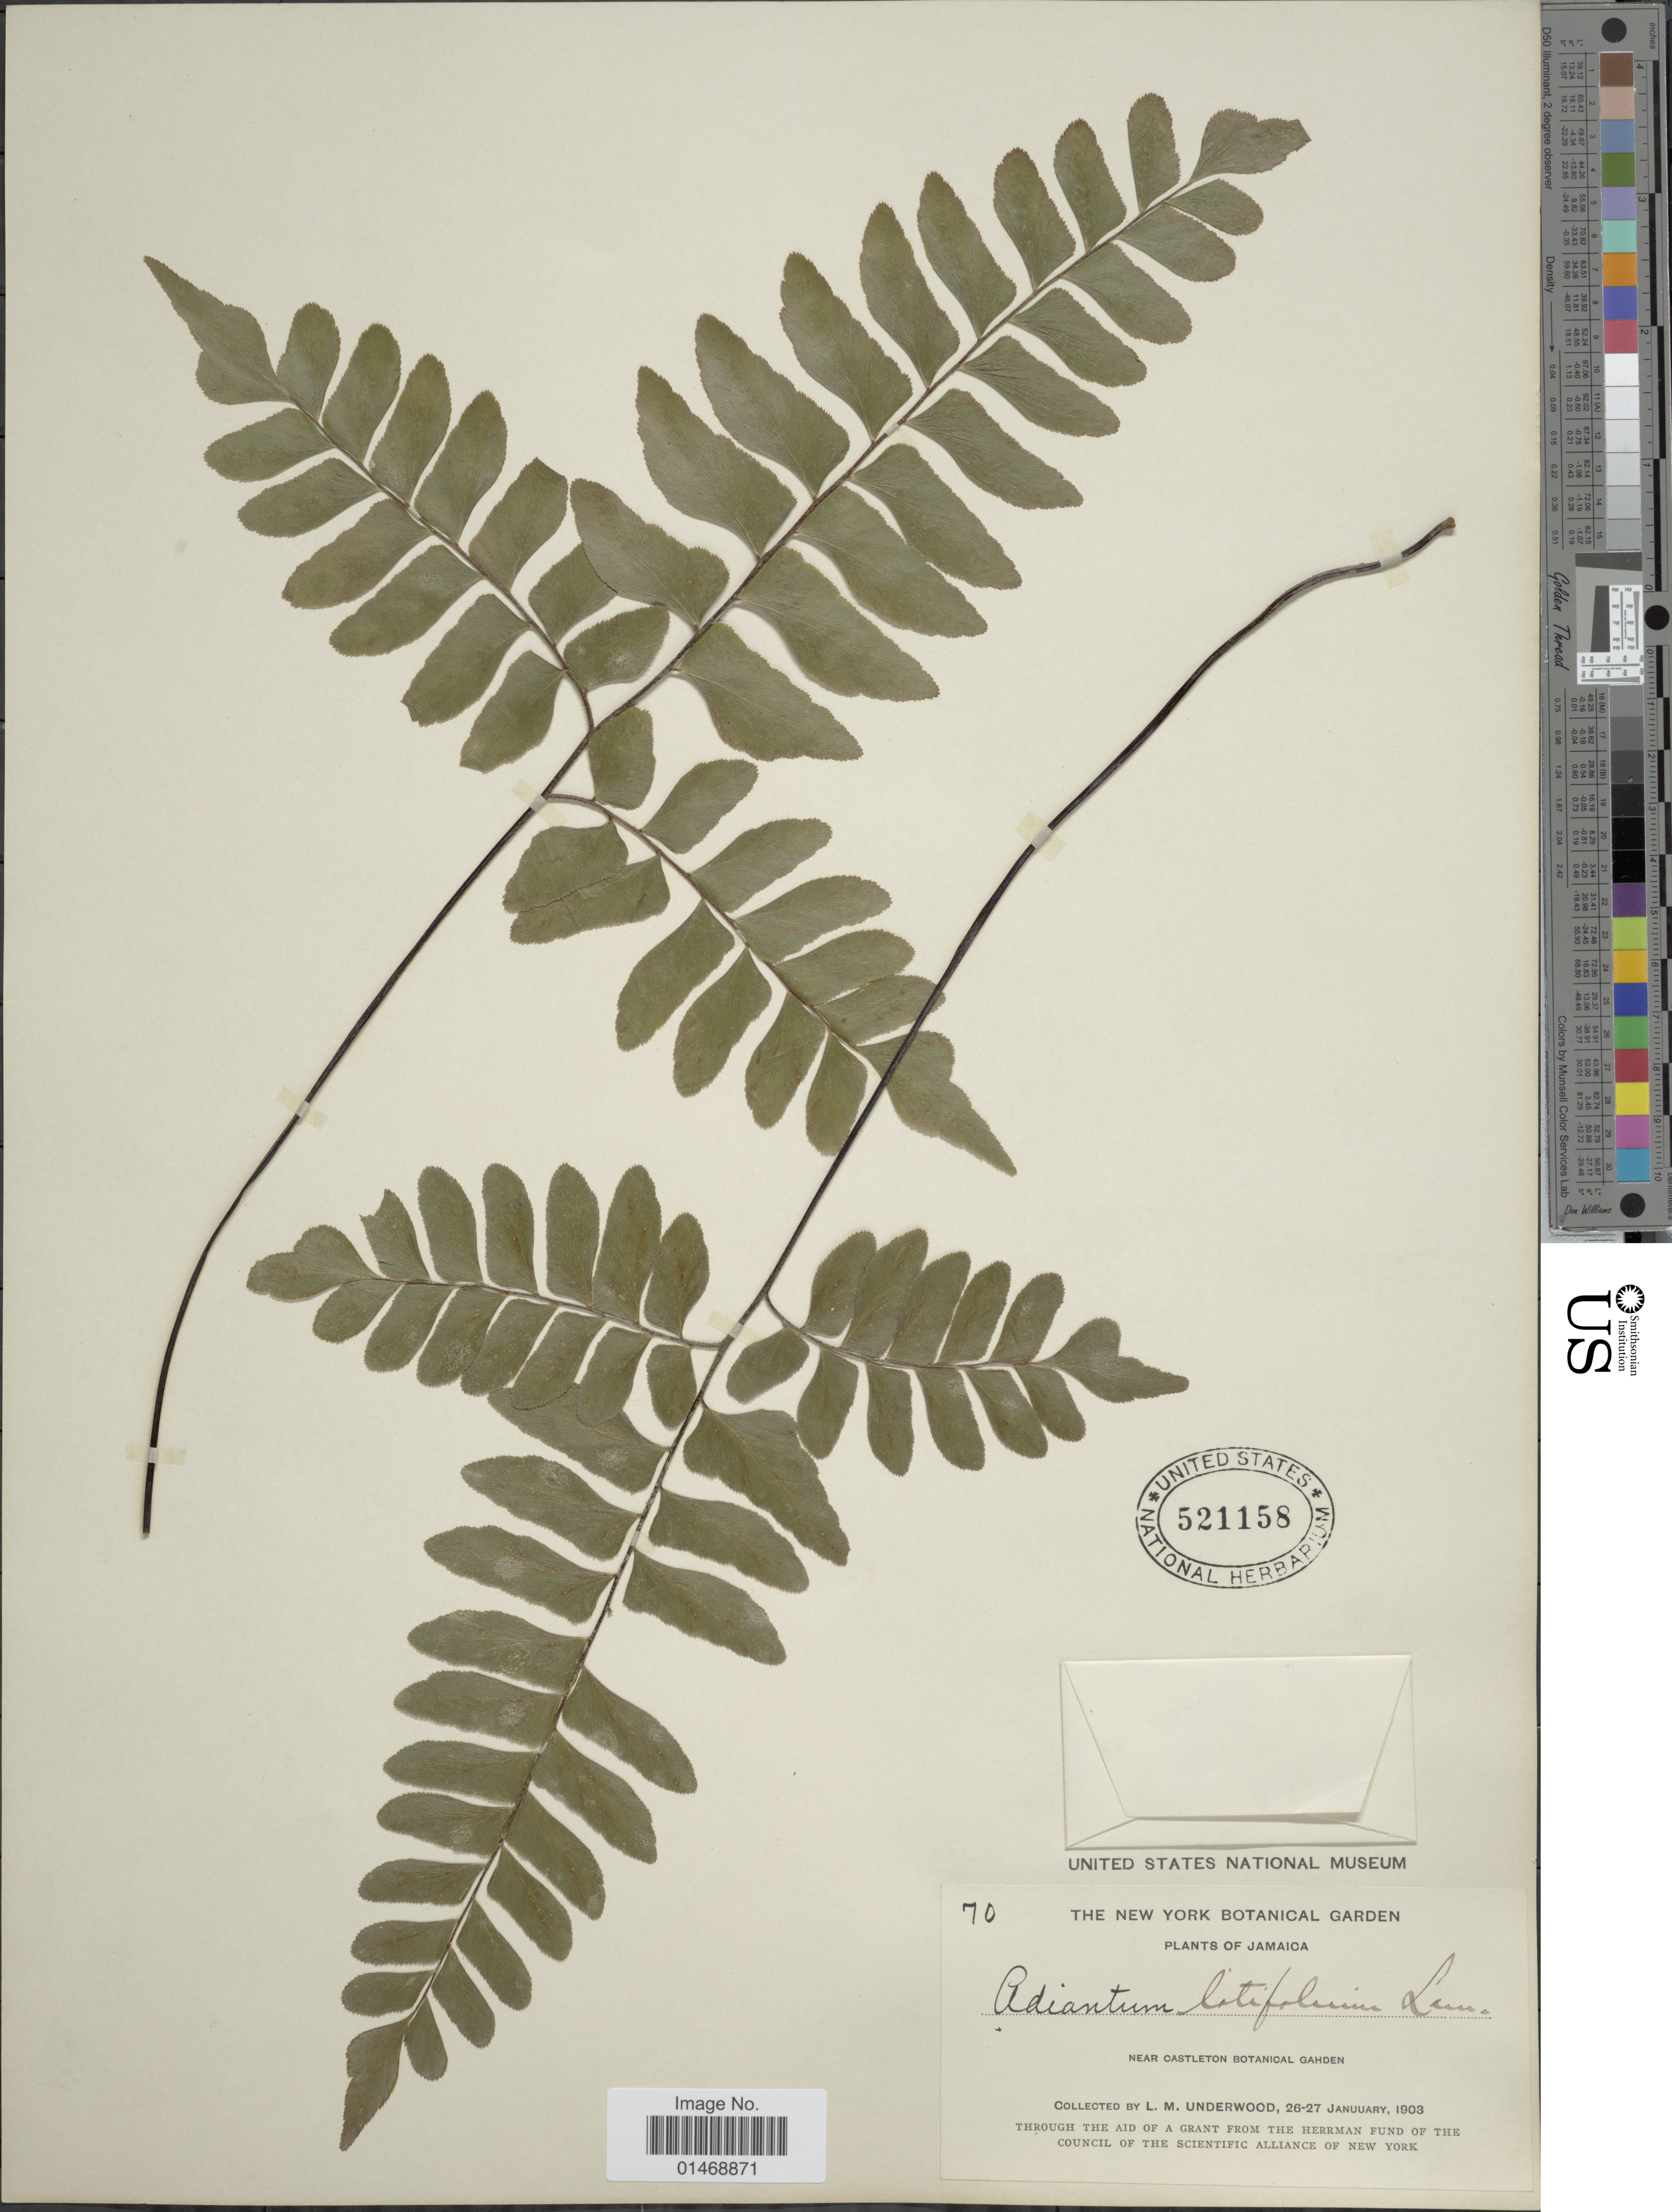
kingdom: Plantae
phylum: Tracheophyta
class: Polypodiopsida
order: Polypodiales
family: Pteridaceae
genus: Adiantum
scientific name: Adiantum latifolium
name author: Lam.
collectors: L. M. Underwood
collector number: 70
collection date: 1903-01-26/1903-01-27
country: Jamaica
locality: Near Castleton Botanical Garden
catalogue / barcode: US 521158